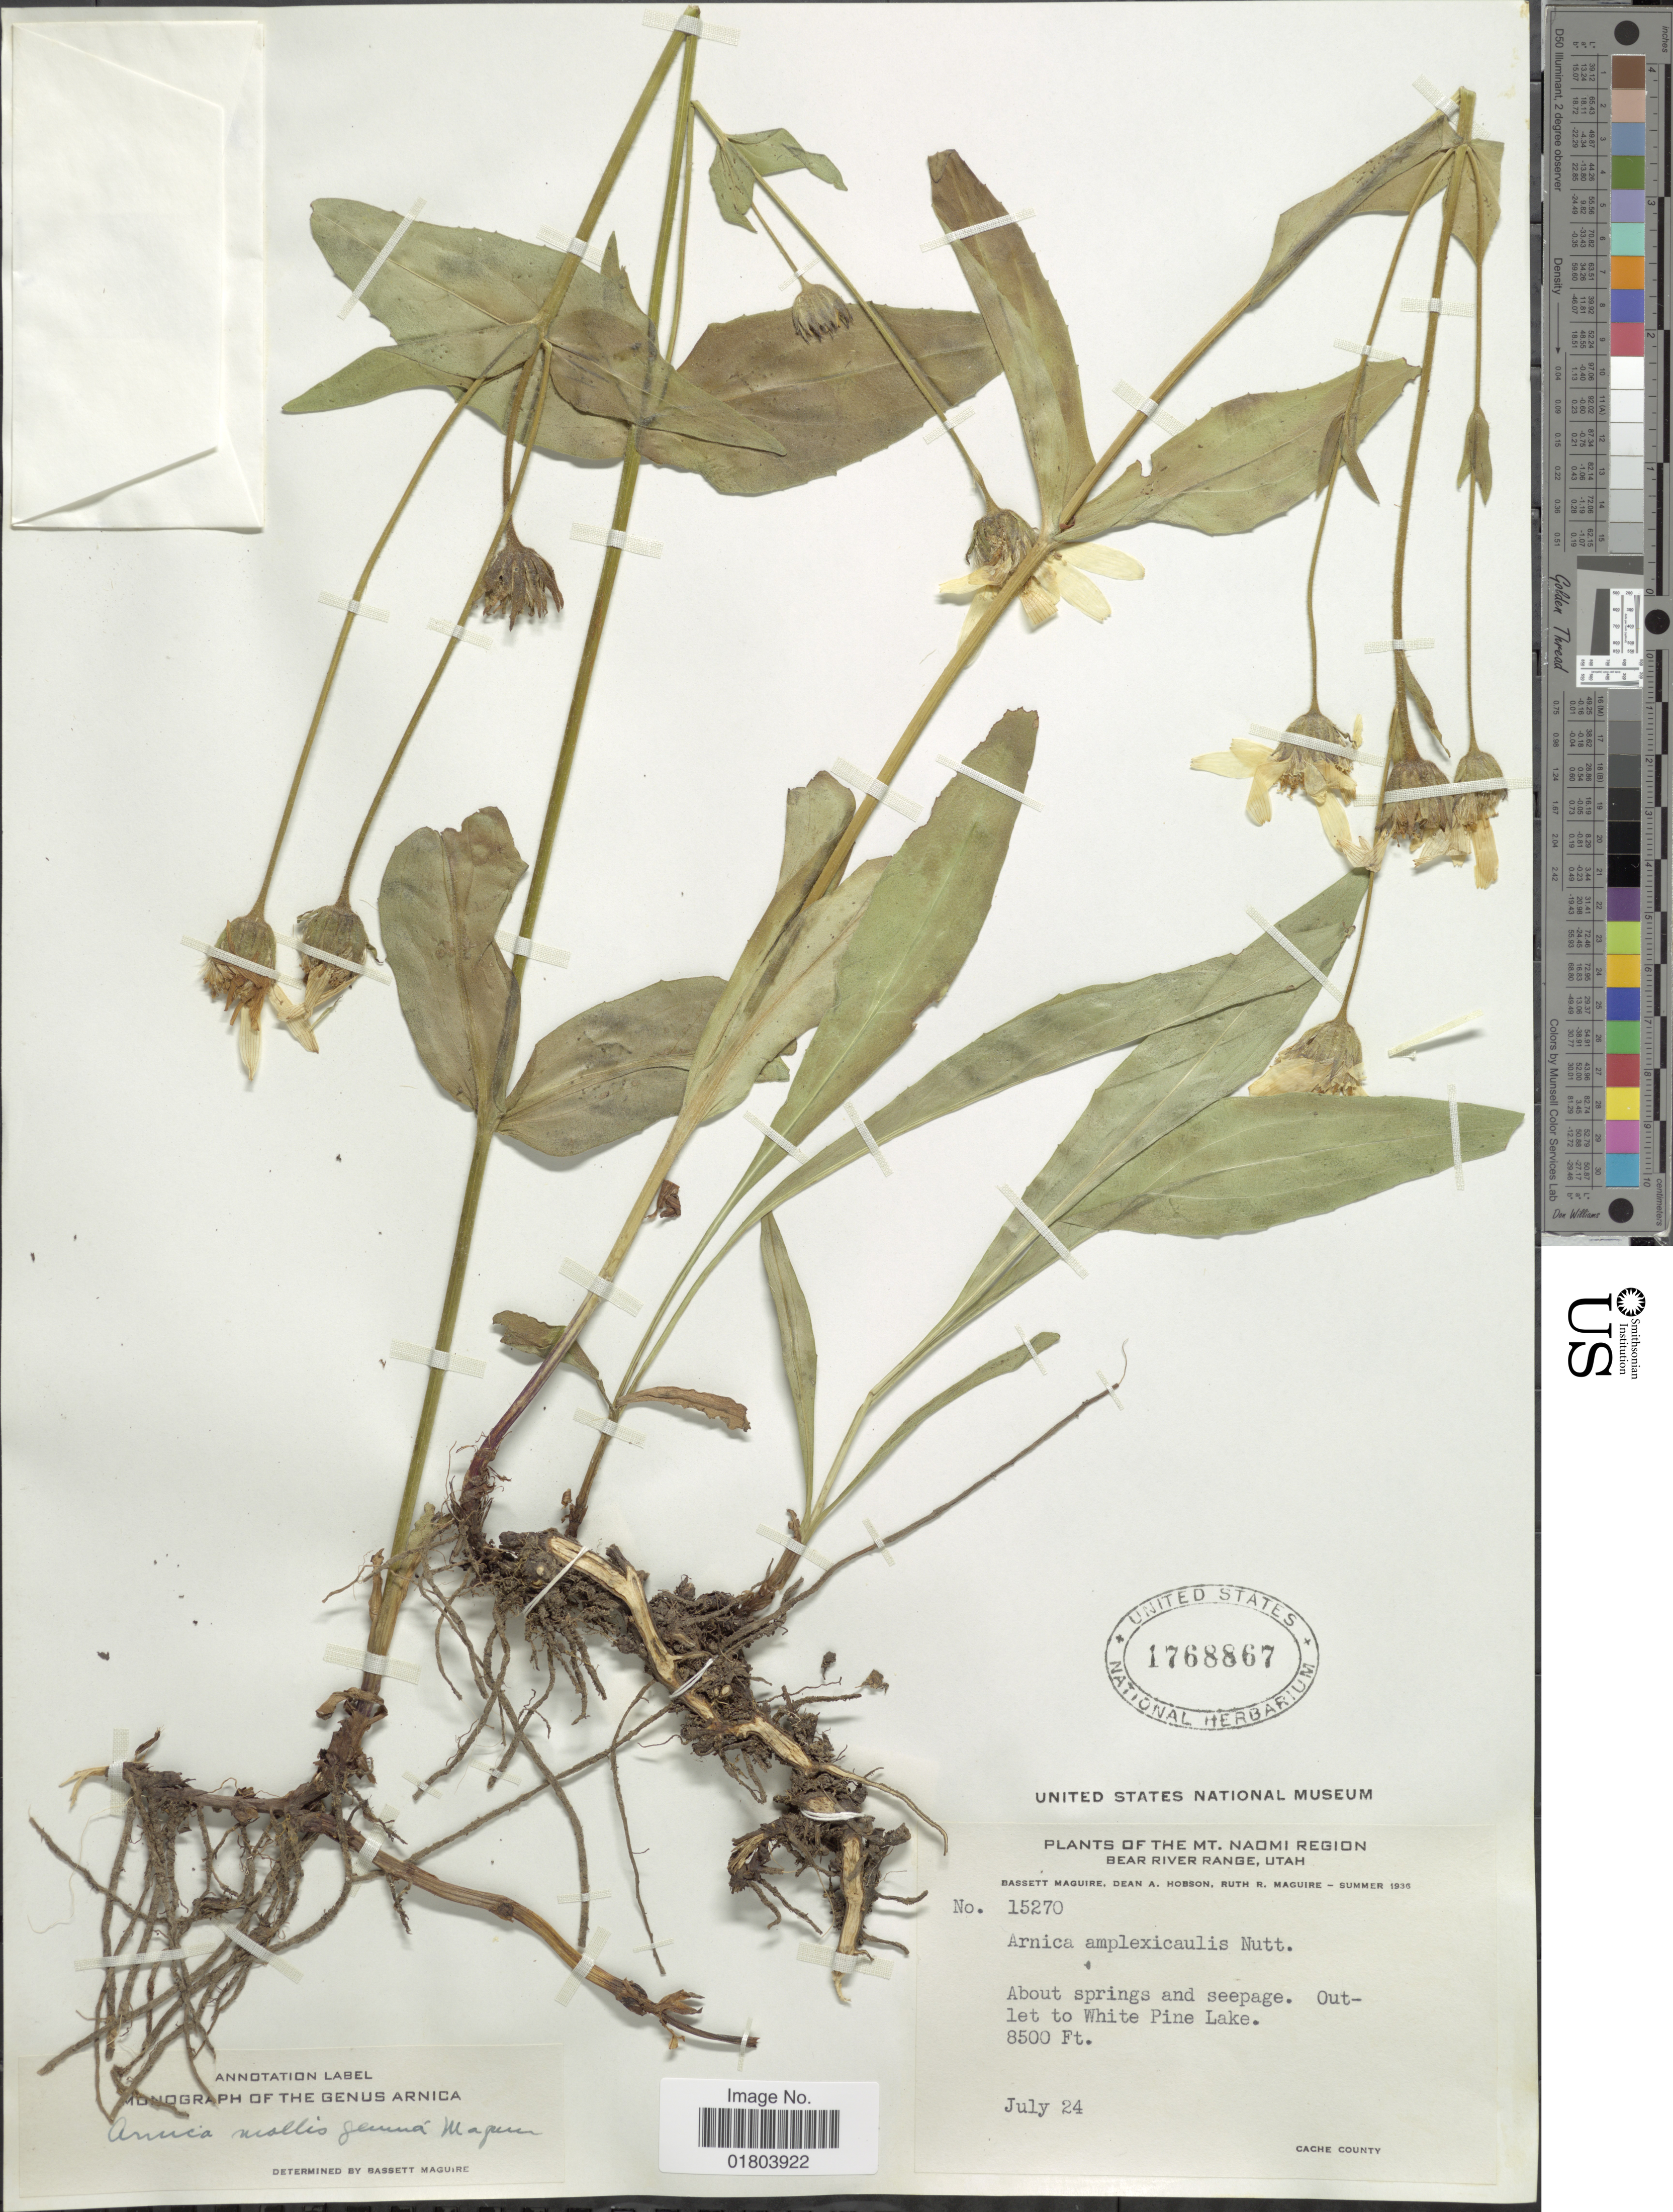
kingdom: Plantae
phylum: Tracheophyta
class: Magnoliopsida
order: Asterales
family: Asteraceae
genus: Arnica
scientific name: Arnica mollis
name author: Hook.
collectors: B. Maguire, D. Hobson & R. R. Maguire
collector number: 15270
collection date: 1936-07-24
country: United States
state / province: Utah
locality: The Mt. Naomi Region, Bear River Range, About springs and seepage. Outlet to White Pine Lake, Cache County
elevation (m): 2591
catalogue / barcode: US 1768867